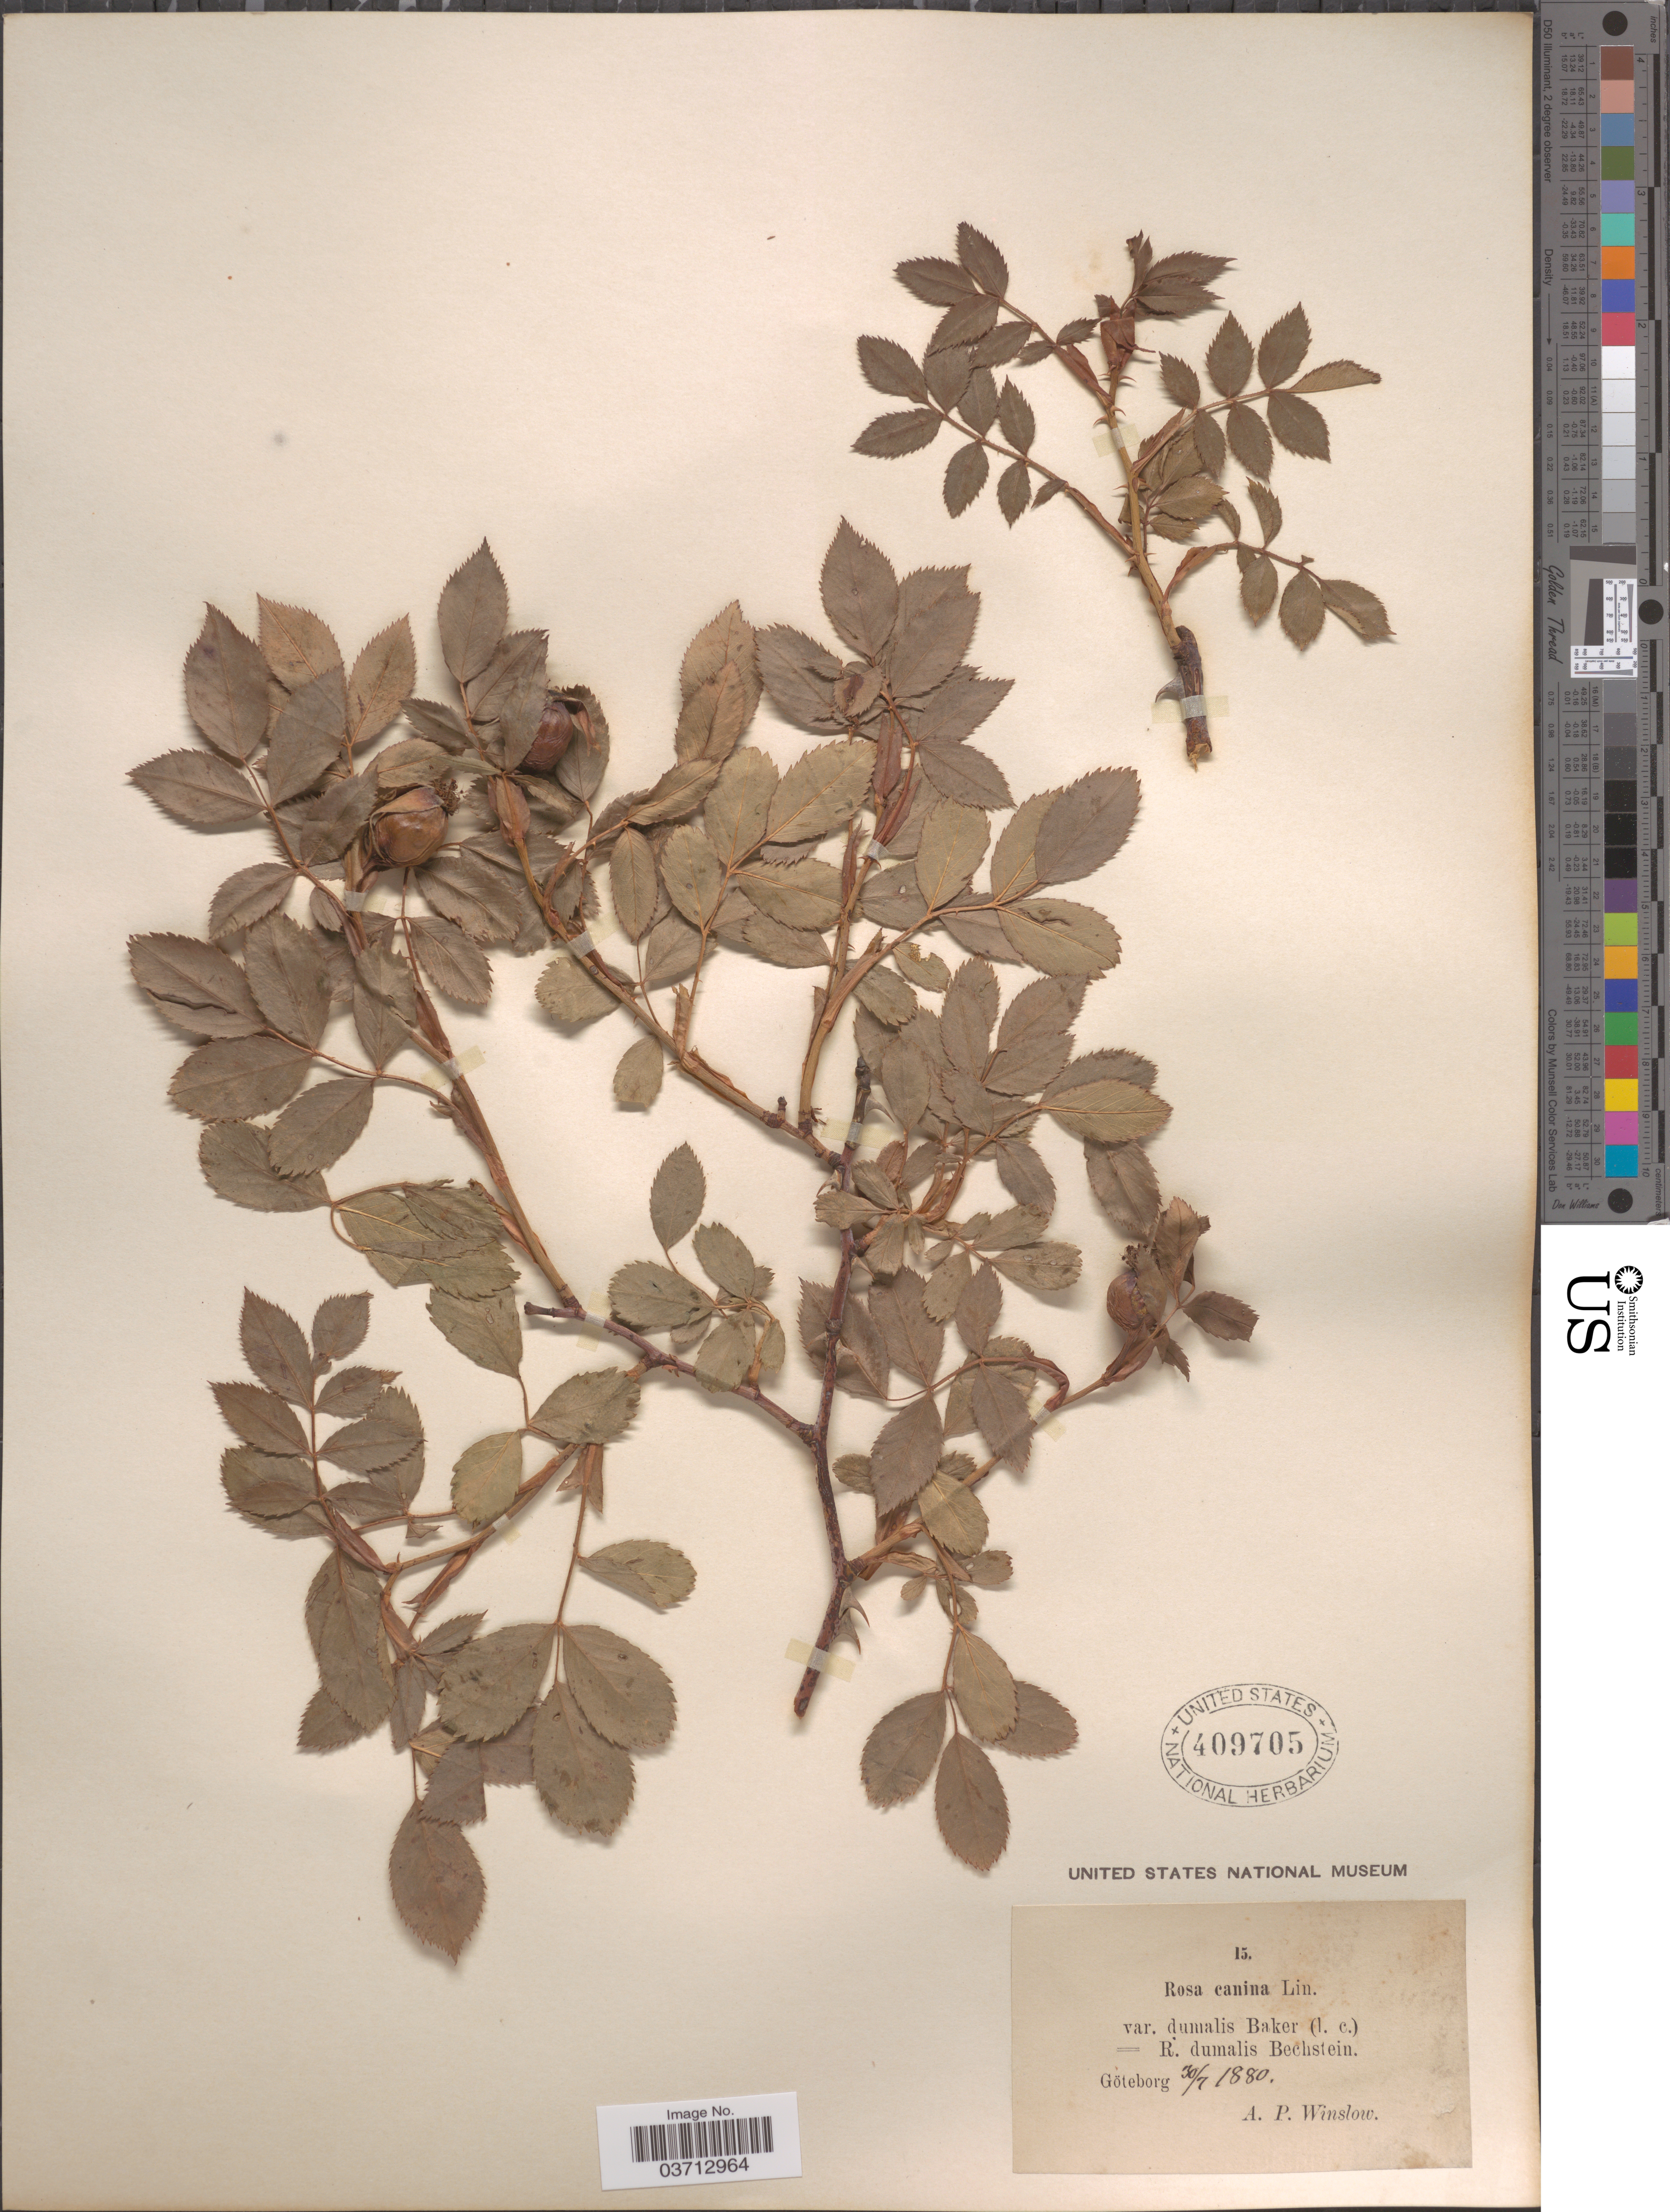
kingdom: Plantae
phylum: Tracheophyta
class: Magnoliopsida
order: Rosales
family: Rosaceae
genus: Rosa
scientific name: Rosa canina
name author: L.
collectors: A. Winslow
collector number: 15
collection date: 1880-07-30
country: Sweden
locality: Göteborg.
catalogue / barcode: US 409705